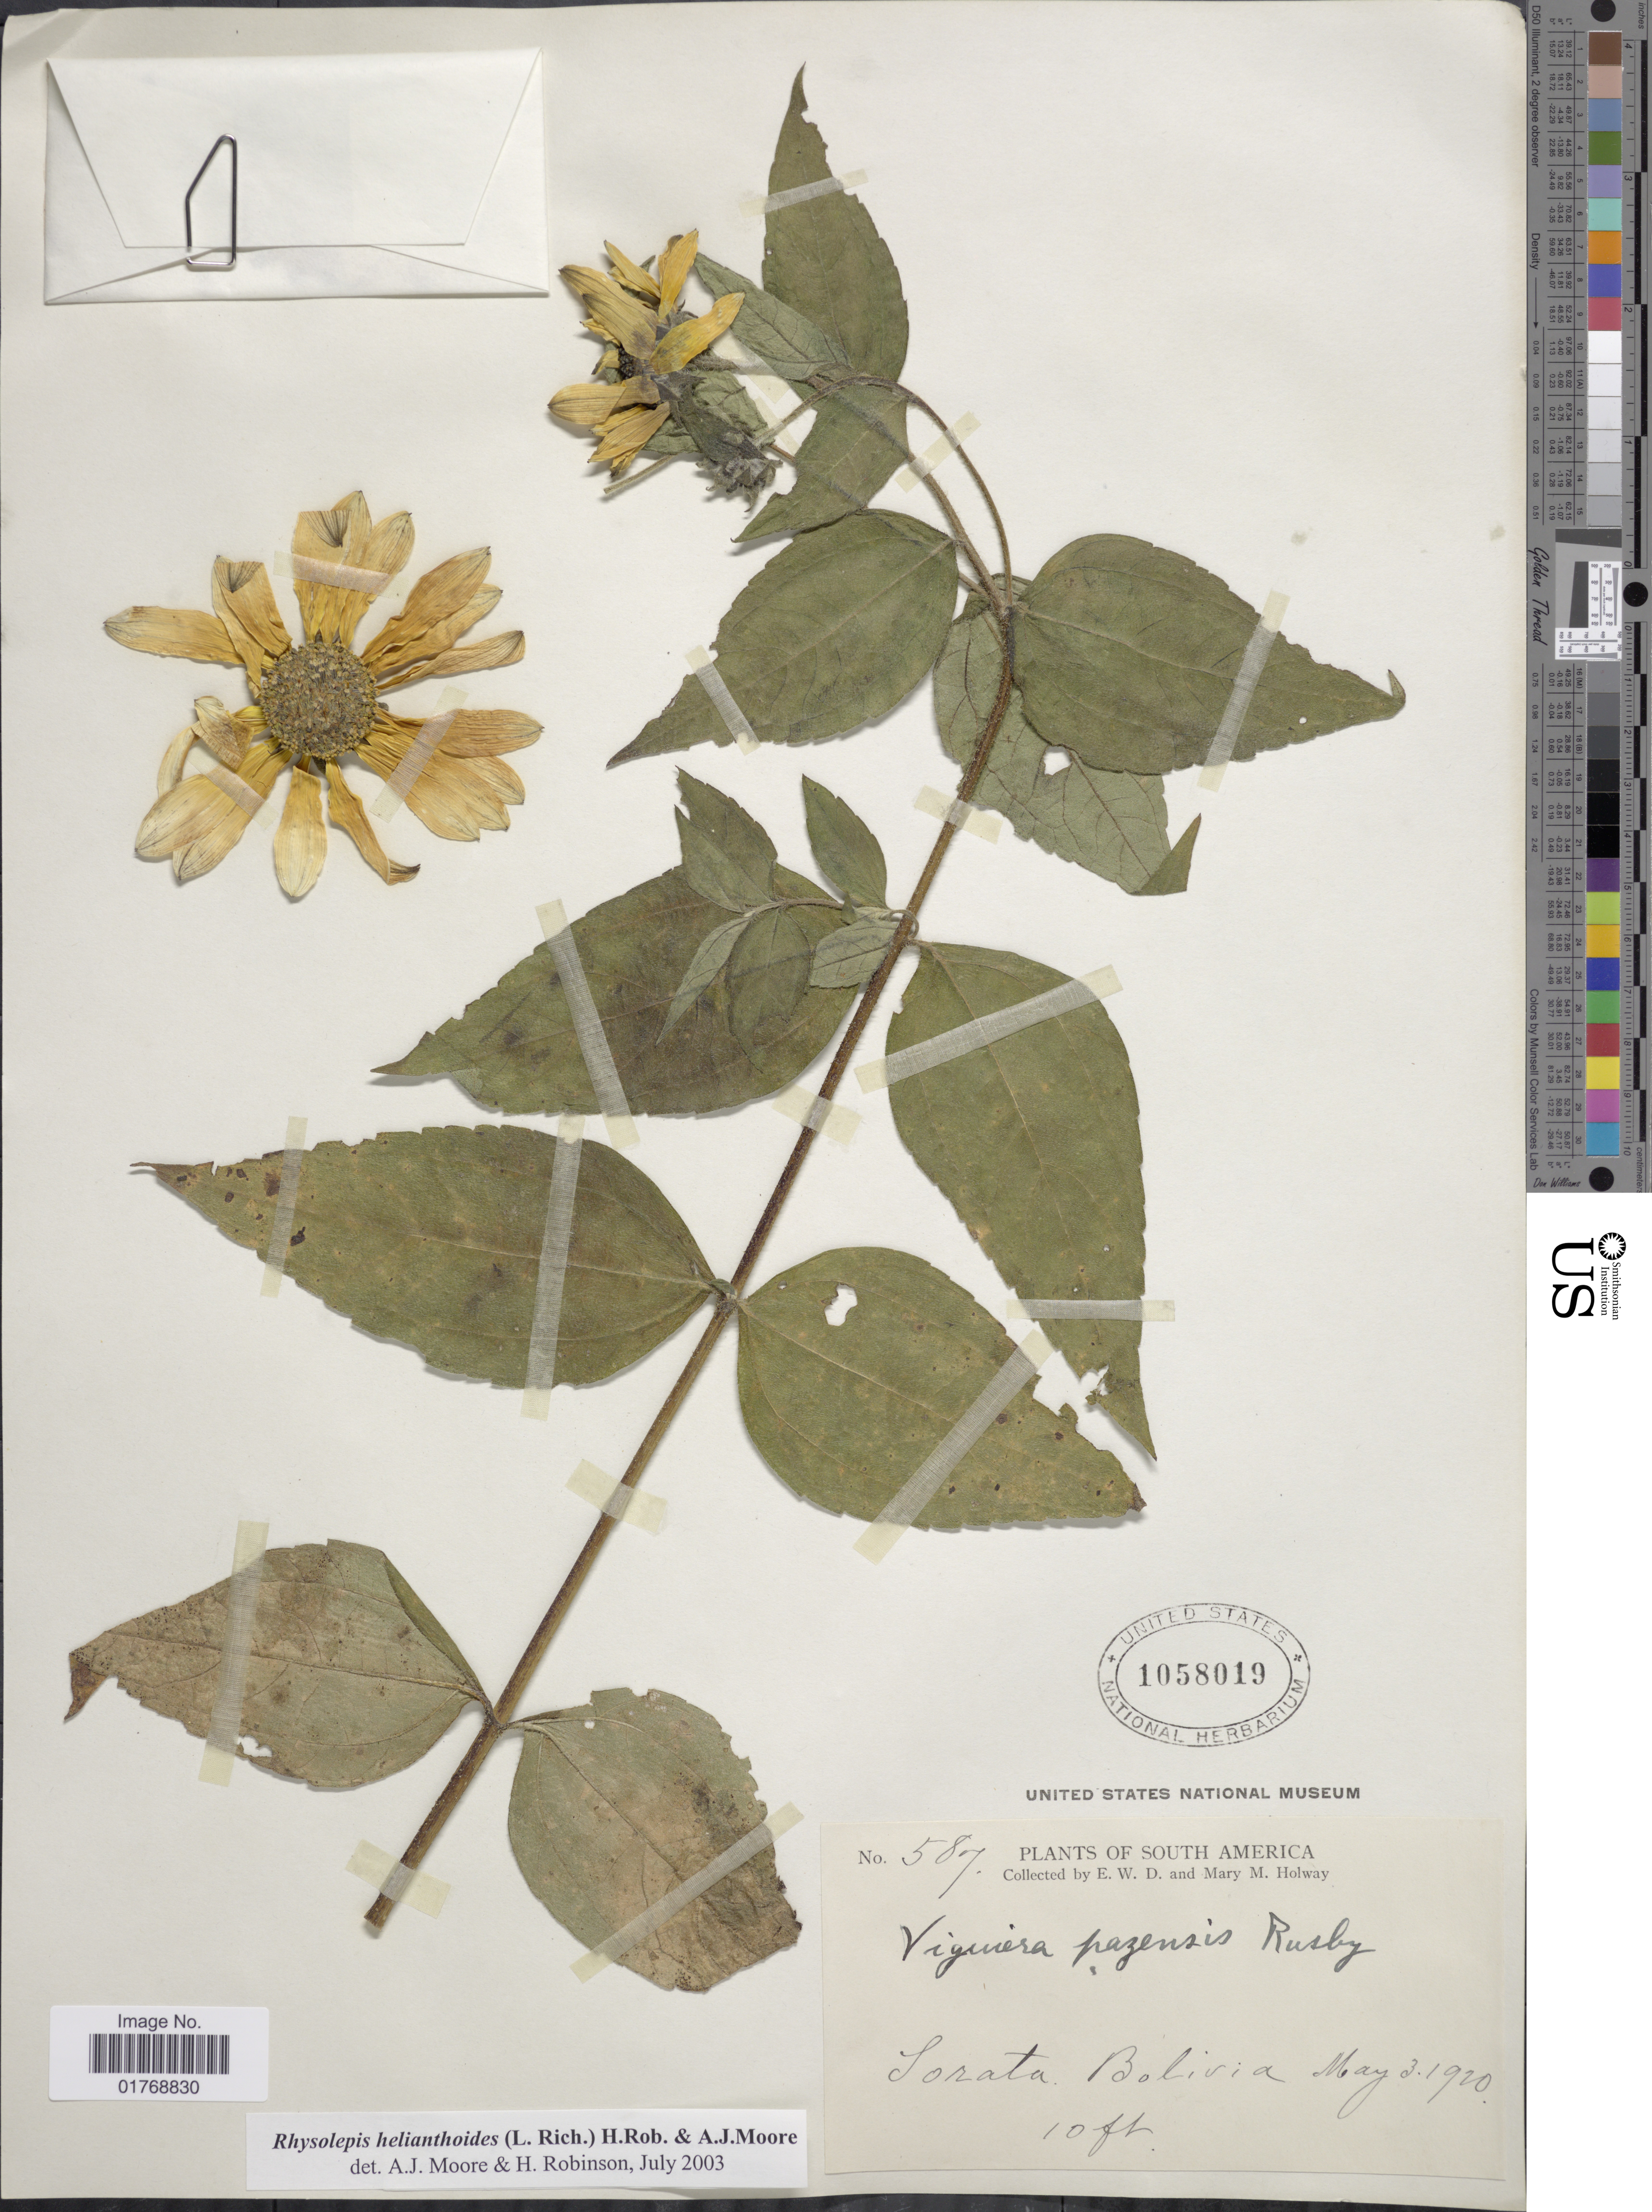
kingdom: Plantae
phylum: Tracheophyta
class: Magnoliopsida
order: Asterales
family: Asteraceae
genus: Viguiera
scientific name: Viguiera procumbens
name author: (Pers.) S.F. Blake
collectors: E. W. D. Holway & M. M. Holway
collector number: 587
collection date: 1920-05-03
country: Bolivia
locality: Sorata, Bolivia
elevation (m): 3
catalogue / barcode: US 1058019